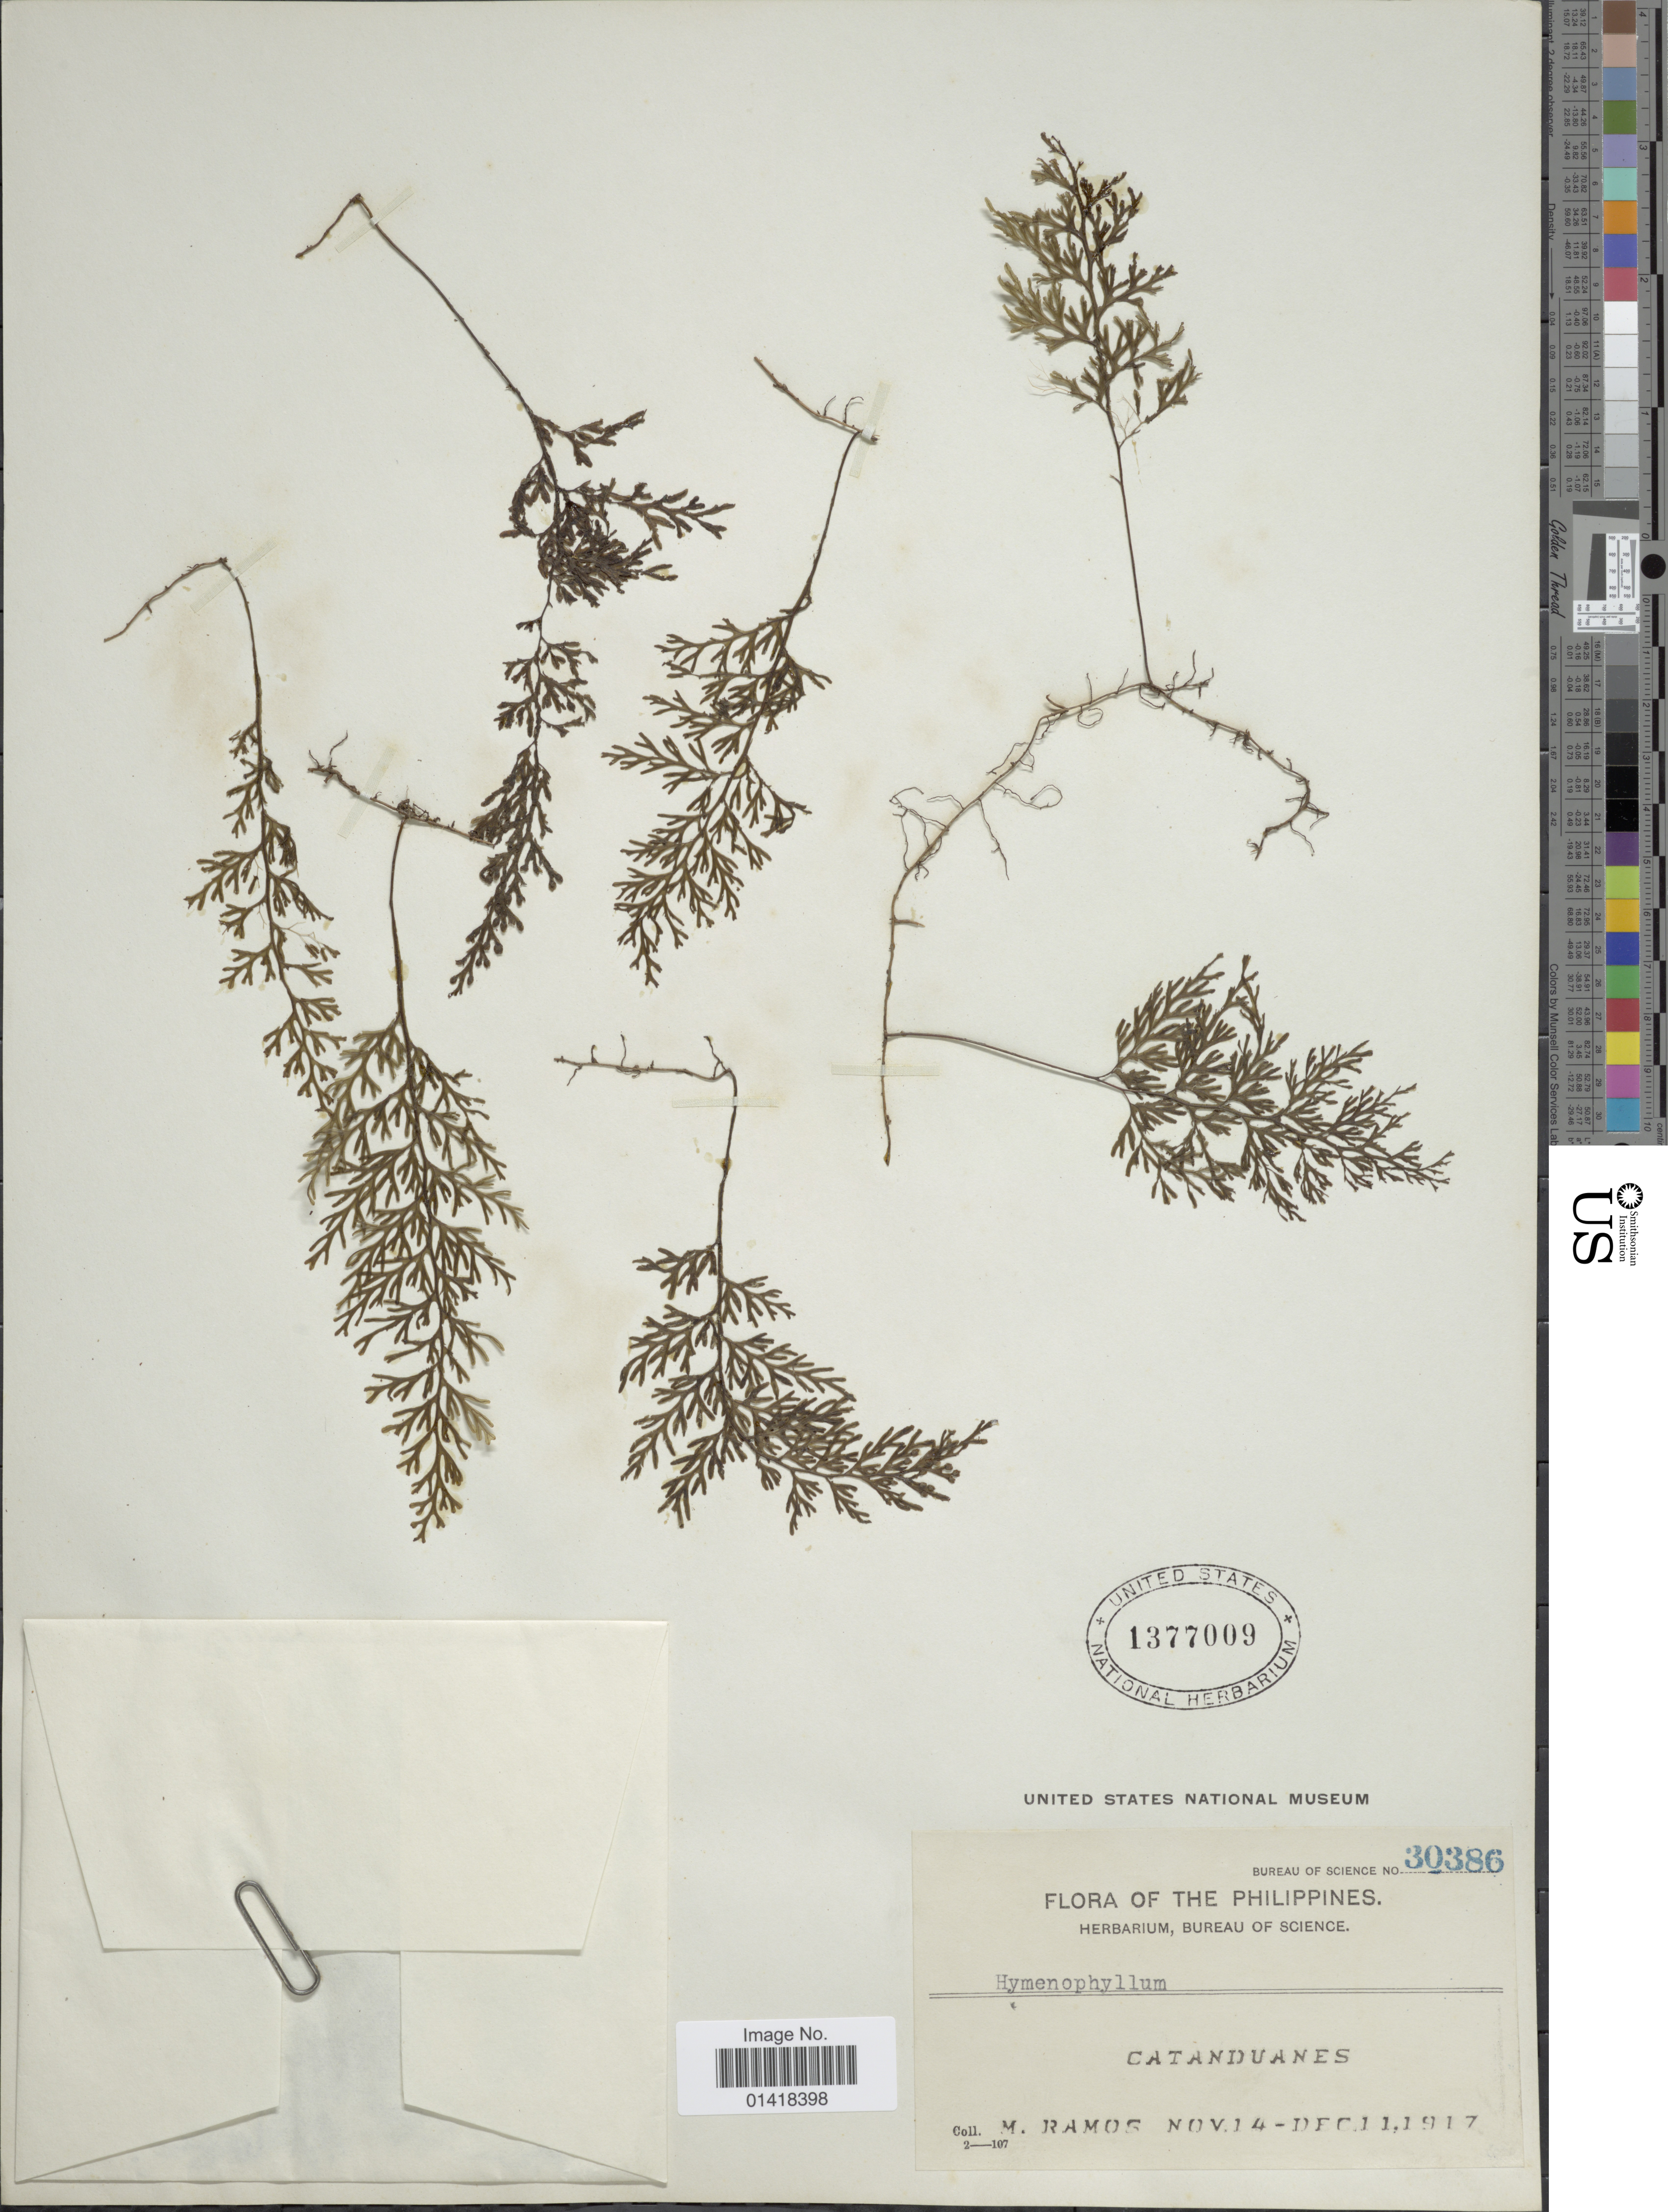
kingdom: Plantae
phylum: Tracheophyta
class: Polypodiopsida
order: Hymenophyllales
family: Hymenophyllaceae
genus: Hymenophyllum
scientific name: Hymenophyllum modestum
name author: Bosch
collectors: M. Ramos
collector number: Bureau of Science 30386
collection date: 1917-11-14/1917-12-11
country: Philippines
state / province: Bicol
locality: The Philippines. Cantanduanes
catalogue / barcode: US 1377009